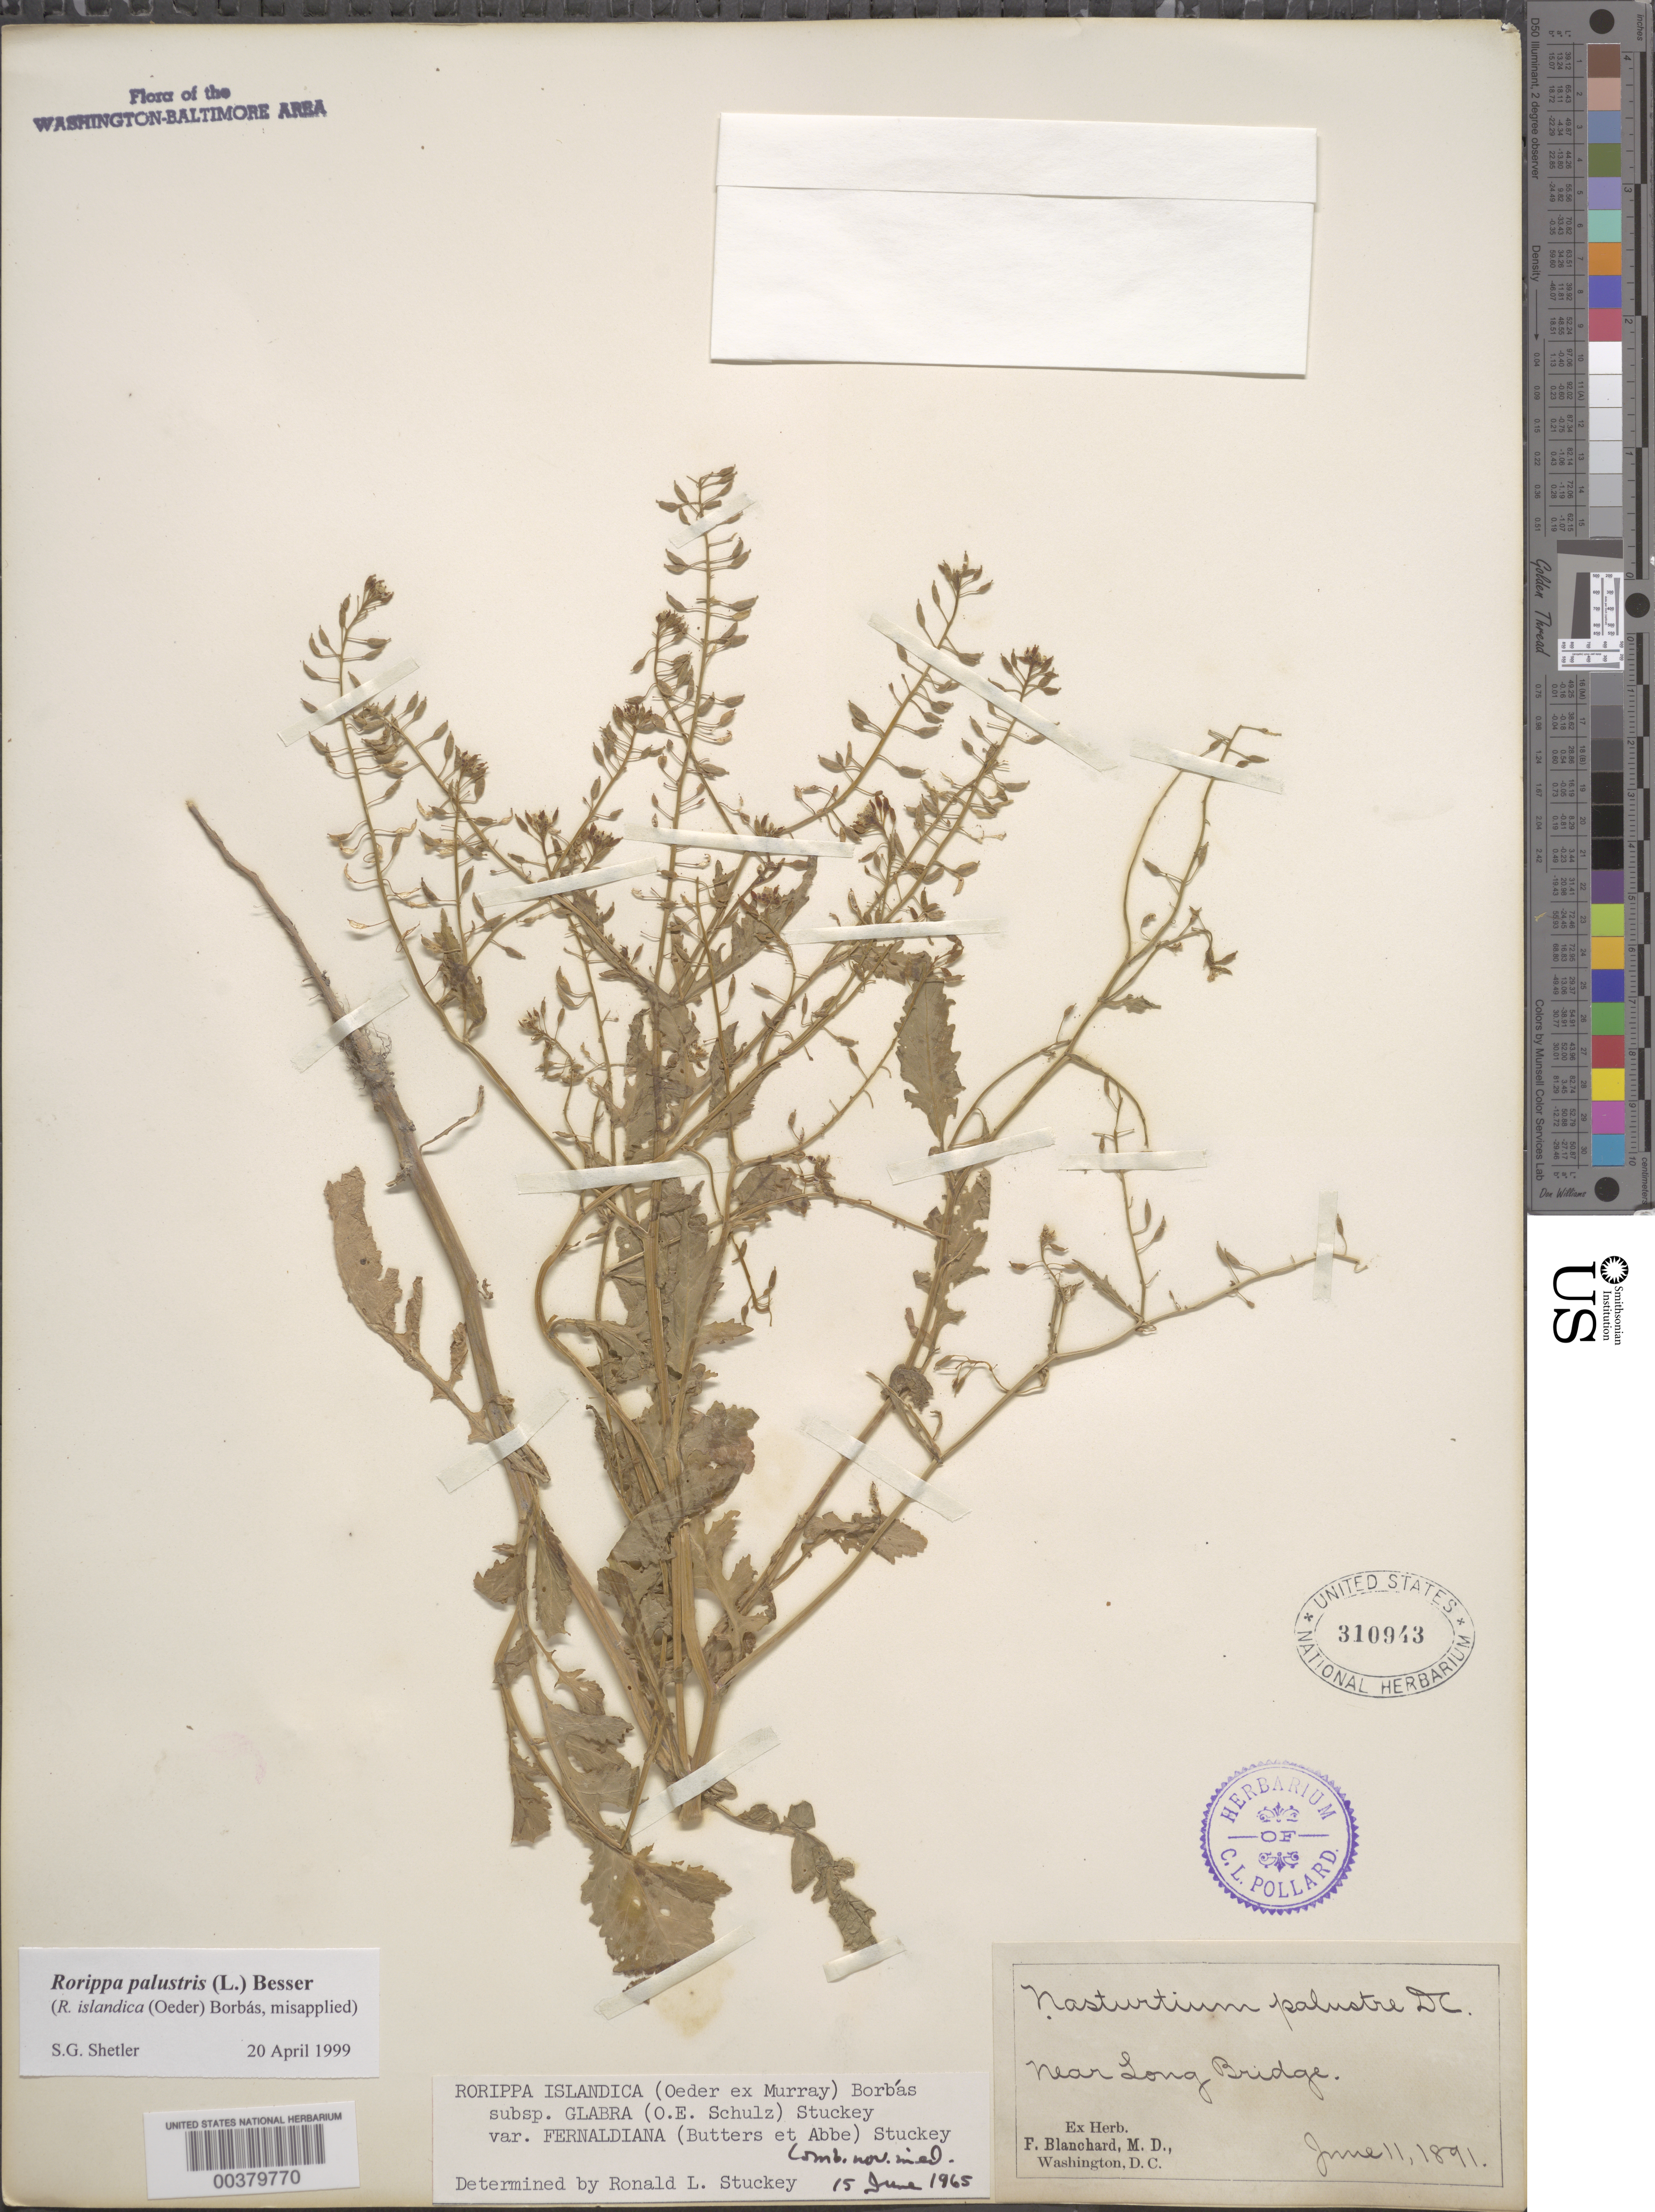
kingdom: Plantae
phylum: Tracheophyta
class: Magnoliopsida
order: Brassicales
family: Brassicaceae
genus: Rorippa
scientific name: Rorippa palustris var. fernaldiana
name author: (Butters & Abbe) Stuckey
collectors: F. Blanchard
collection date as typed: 11 Jun 1891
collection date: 1891-06-11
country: United States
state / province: District of Columbia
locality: Long Bridge vicinity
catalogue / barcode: US 310943